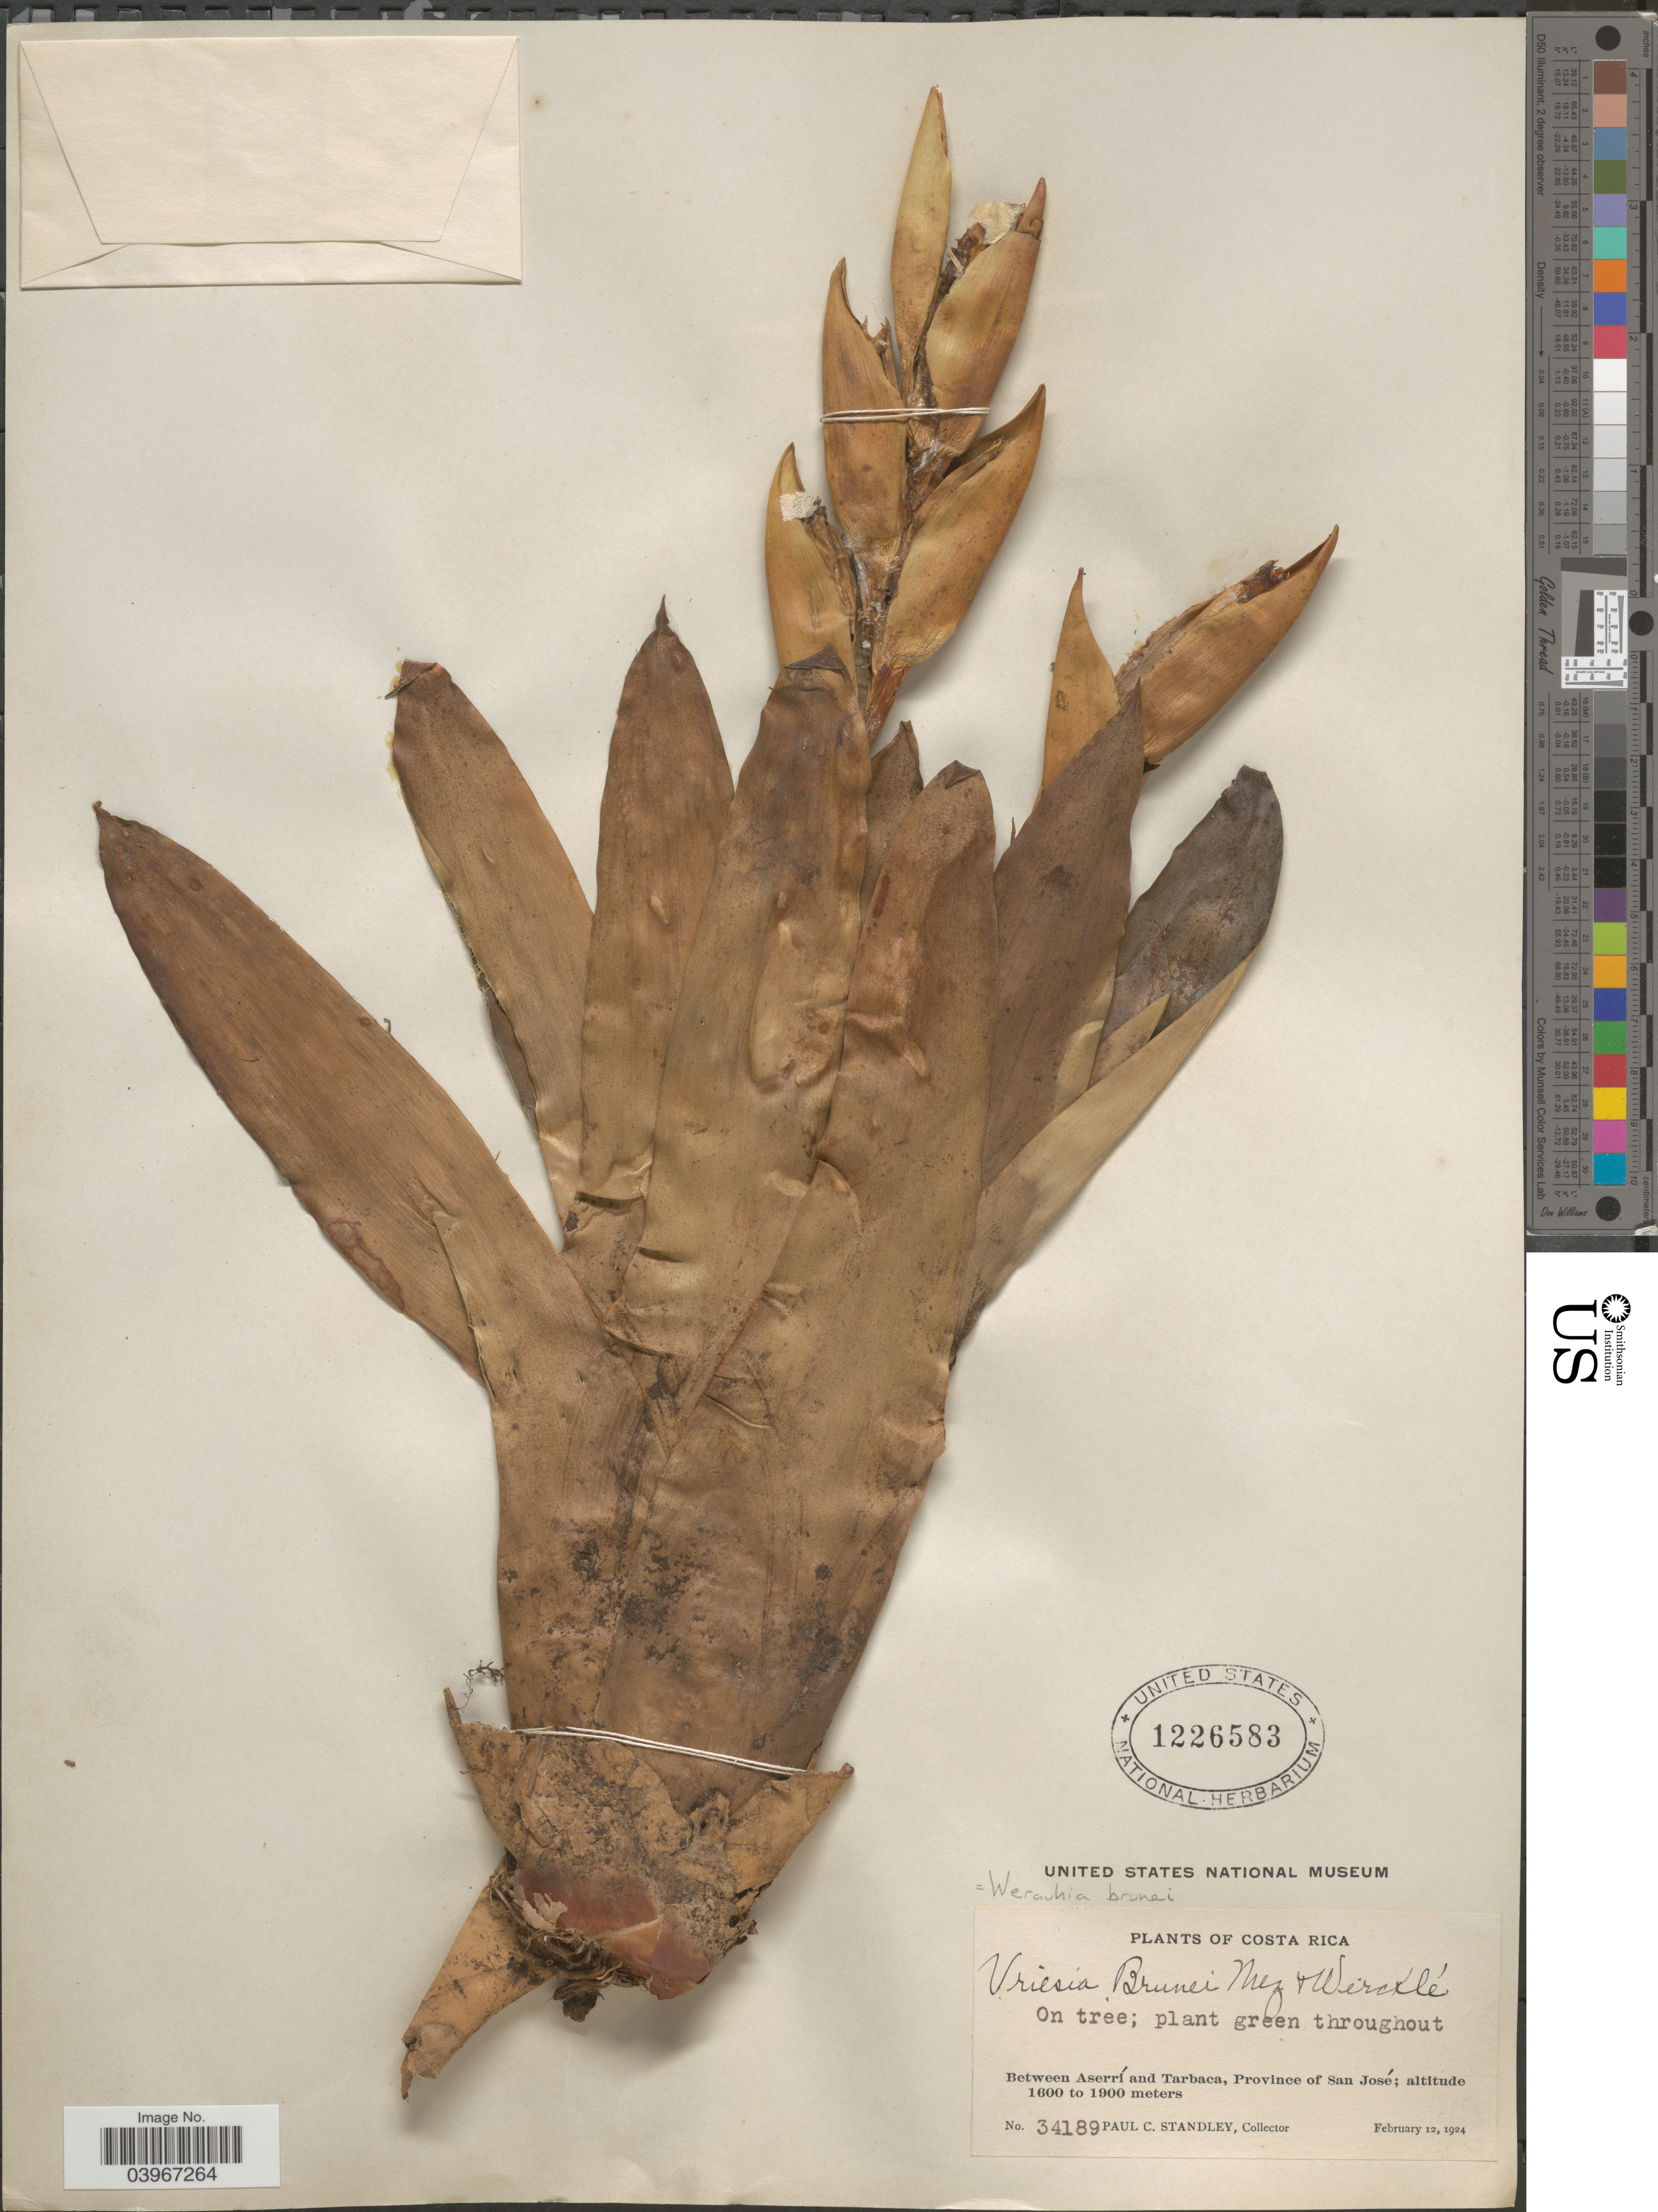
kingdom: Plantae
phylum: Tracheophyta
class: Liliopsida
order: Poales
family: Bromeliaceae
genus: Werauhia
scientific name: Werauhia brunei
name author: (Mez & Wercklé) J.R. Grant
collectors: P. C. Standley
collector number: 34189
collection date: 1924-02-12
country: Costa Rica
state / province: San José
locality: Between Aserrí and Tarbaca.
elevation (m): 1600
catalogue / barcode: US 1226583